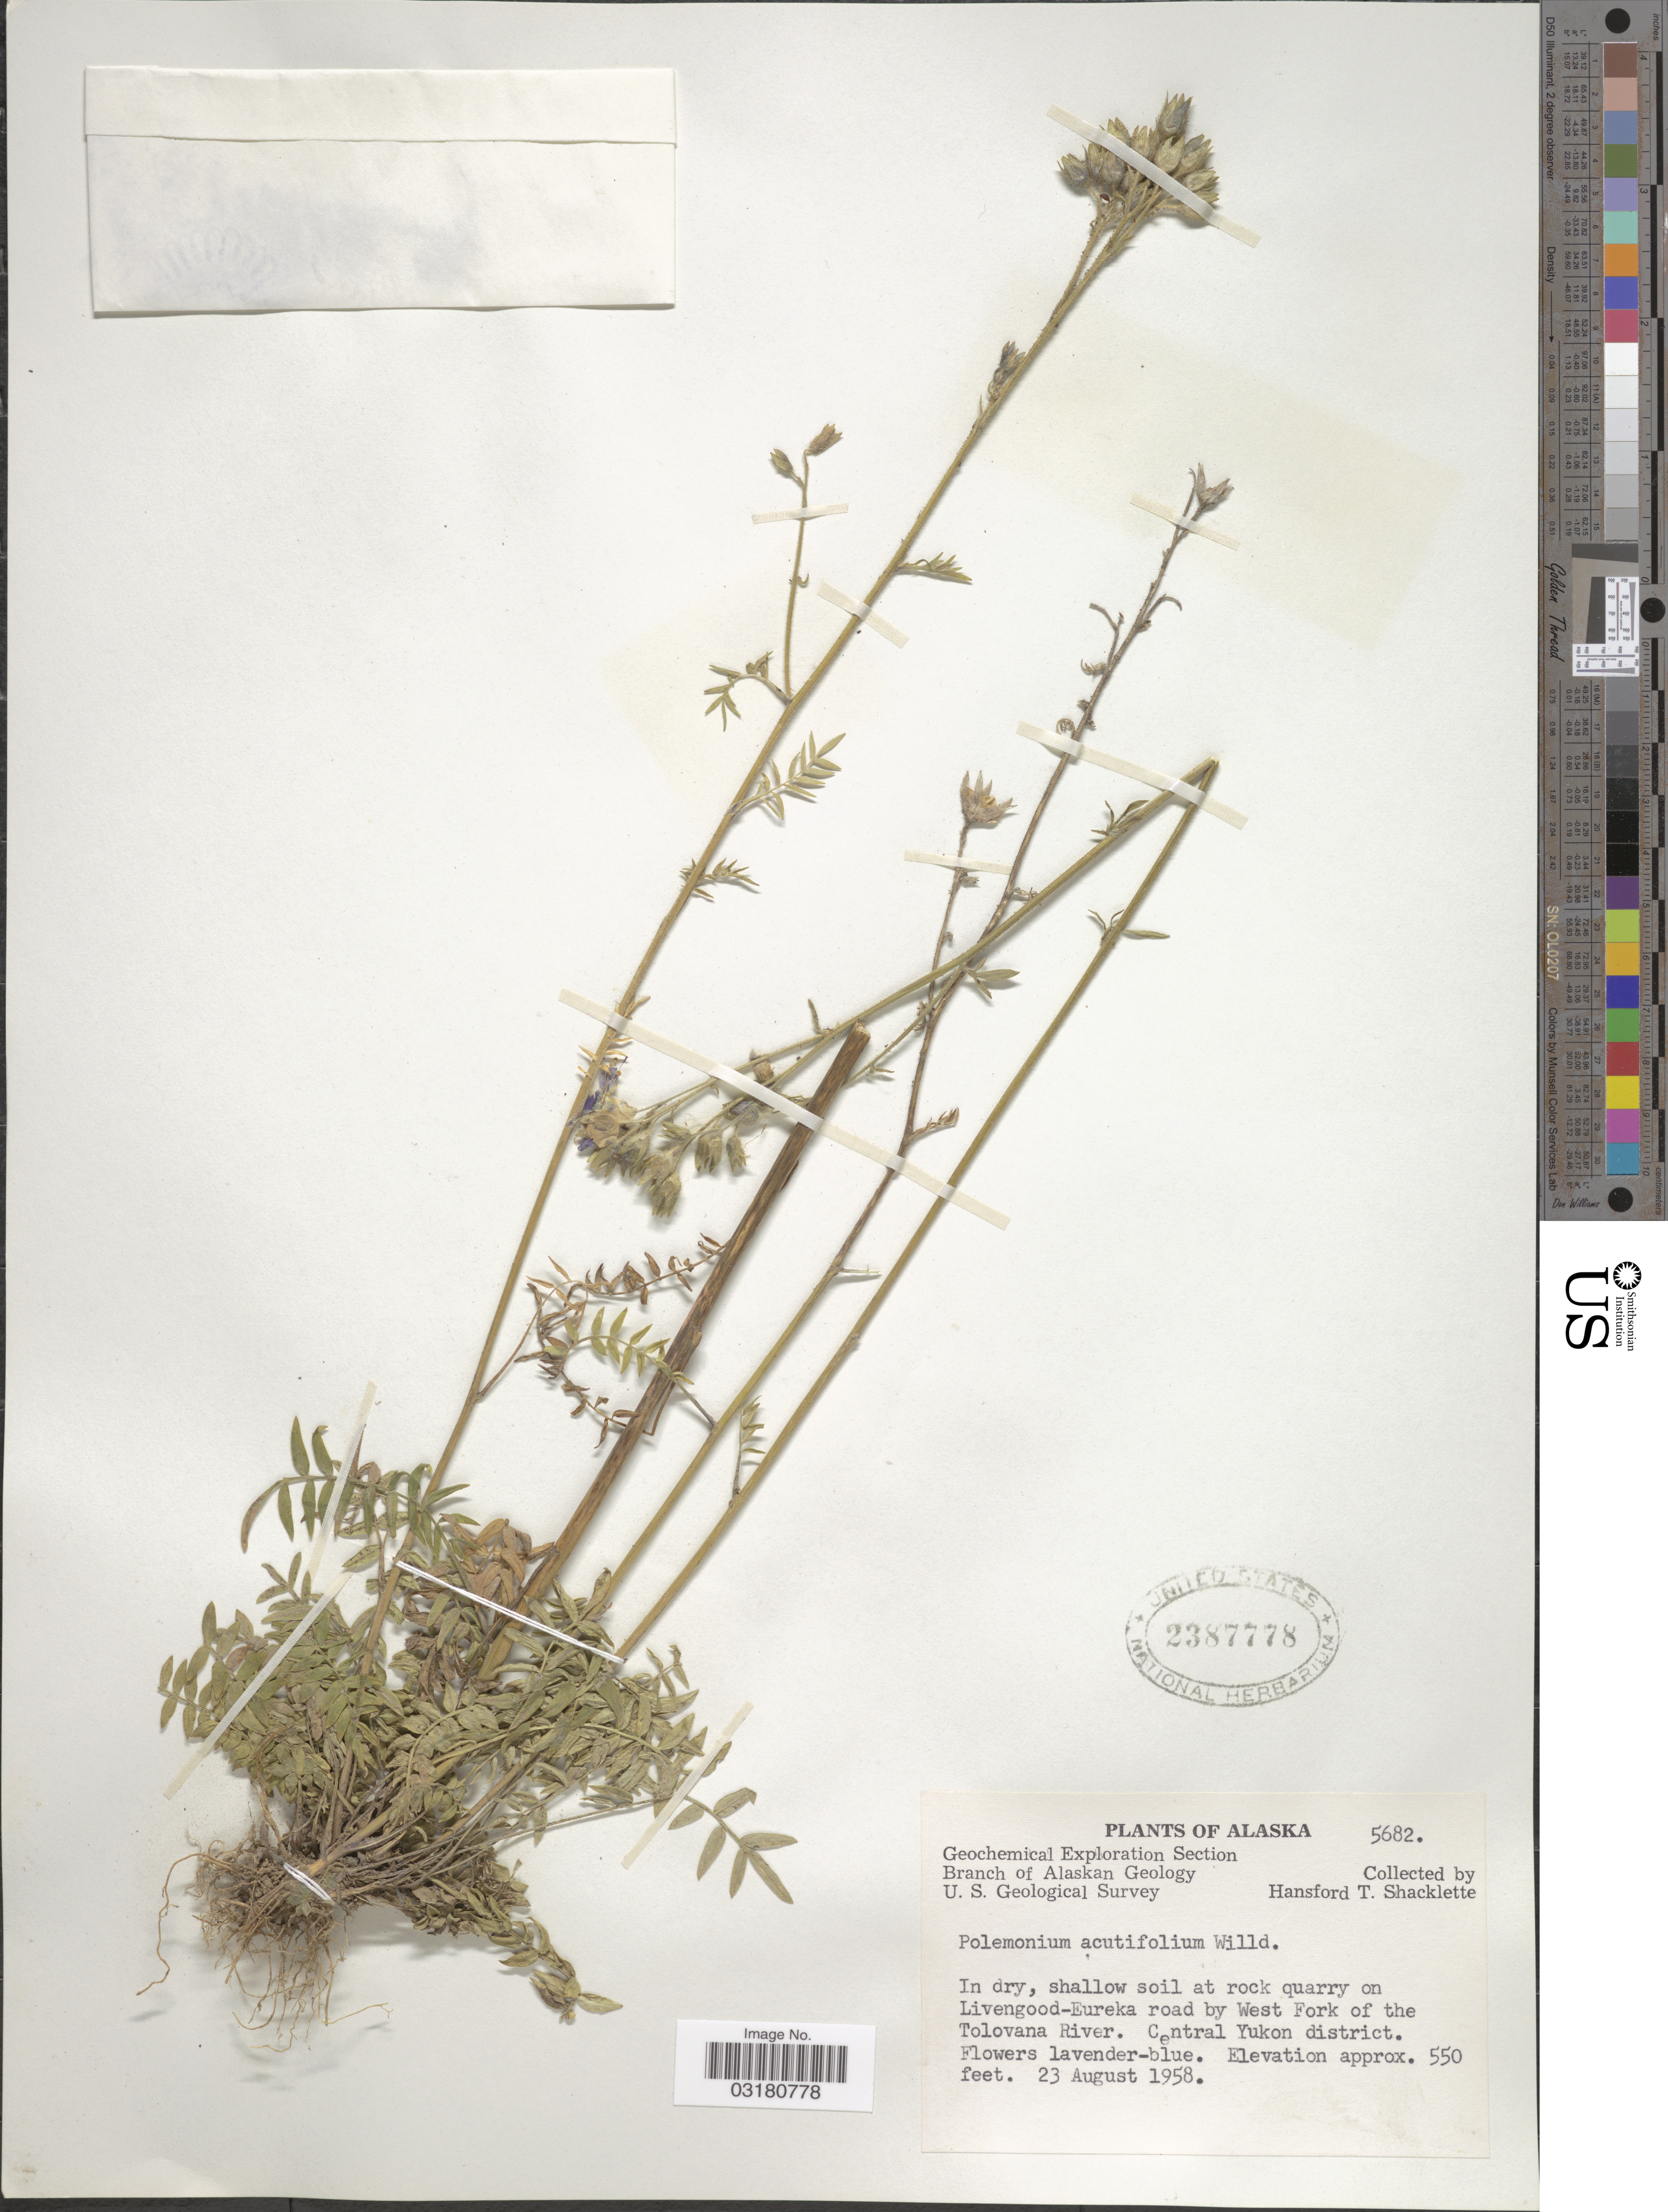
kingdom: Plantae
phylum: Tracheophyta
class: Magnoliopsida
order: Ericales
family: Polemoniaceae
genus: Polemonium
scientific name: Polemonium acutiflorum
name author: Willd. ex Roem. & Schult.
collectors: H. Shacklette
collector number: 5682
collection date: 1958-08-23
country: United States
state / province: Alaska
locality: In dry, shallow soil at rocky quarry on Livengood-Eureka road by West Fork of the Tolovana River. Central Yukon district.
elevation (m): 168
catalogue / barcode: US 2387778